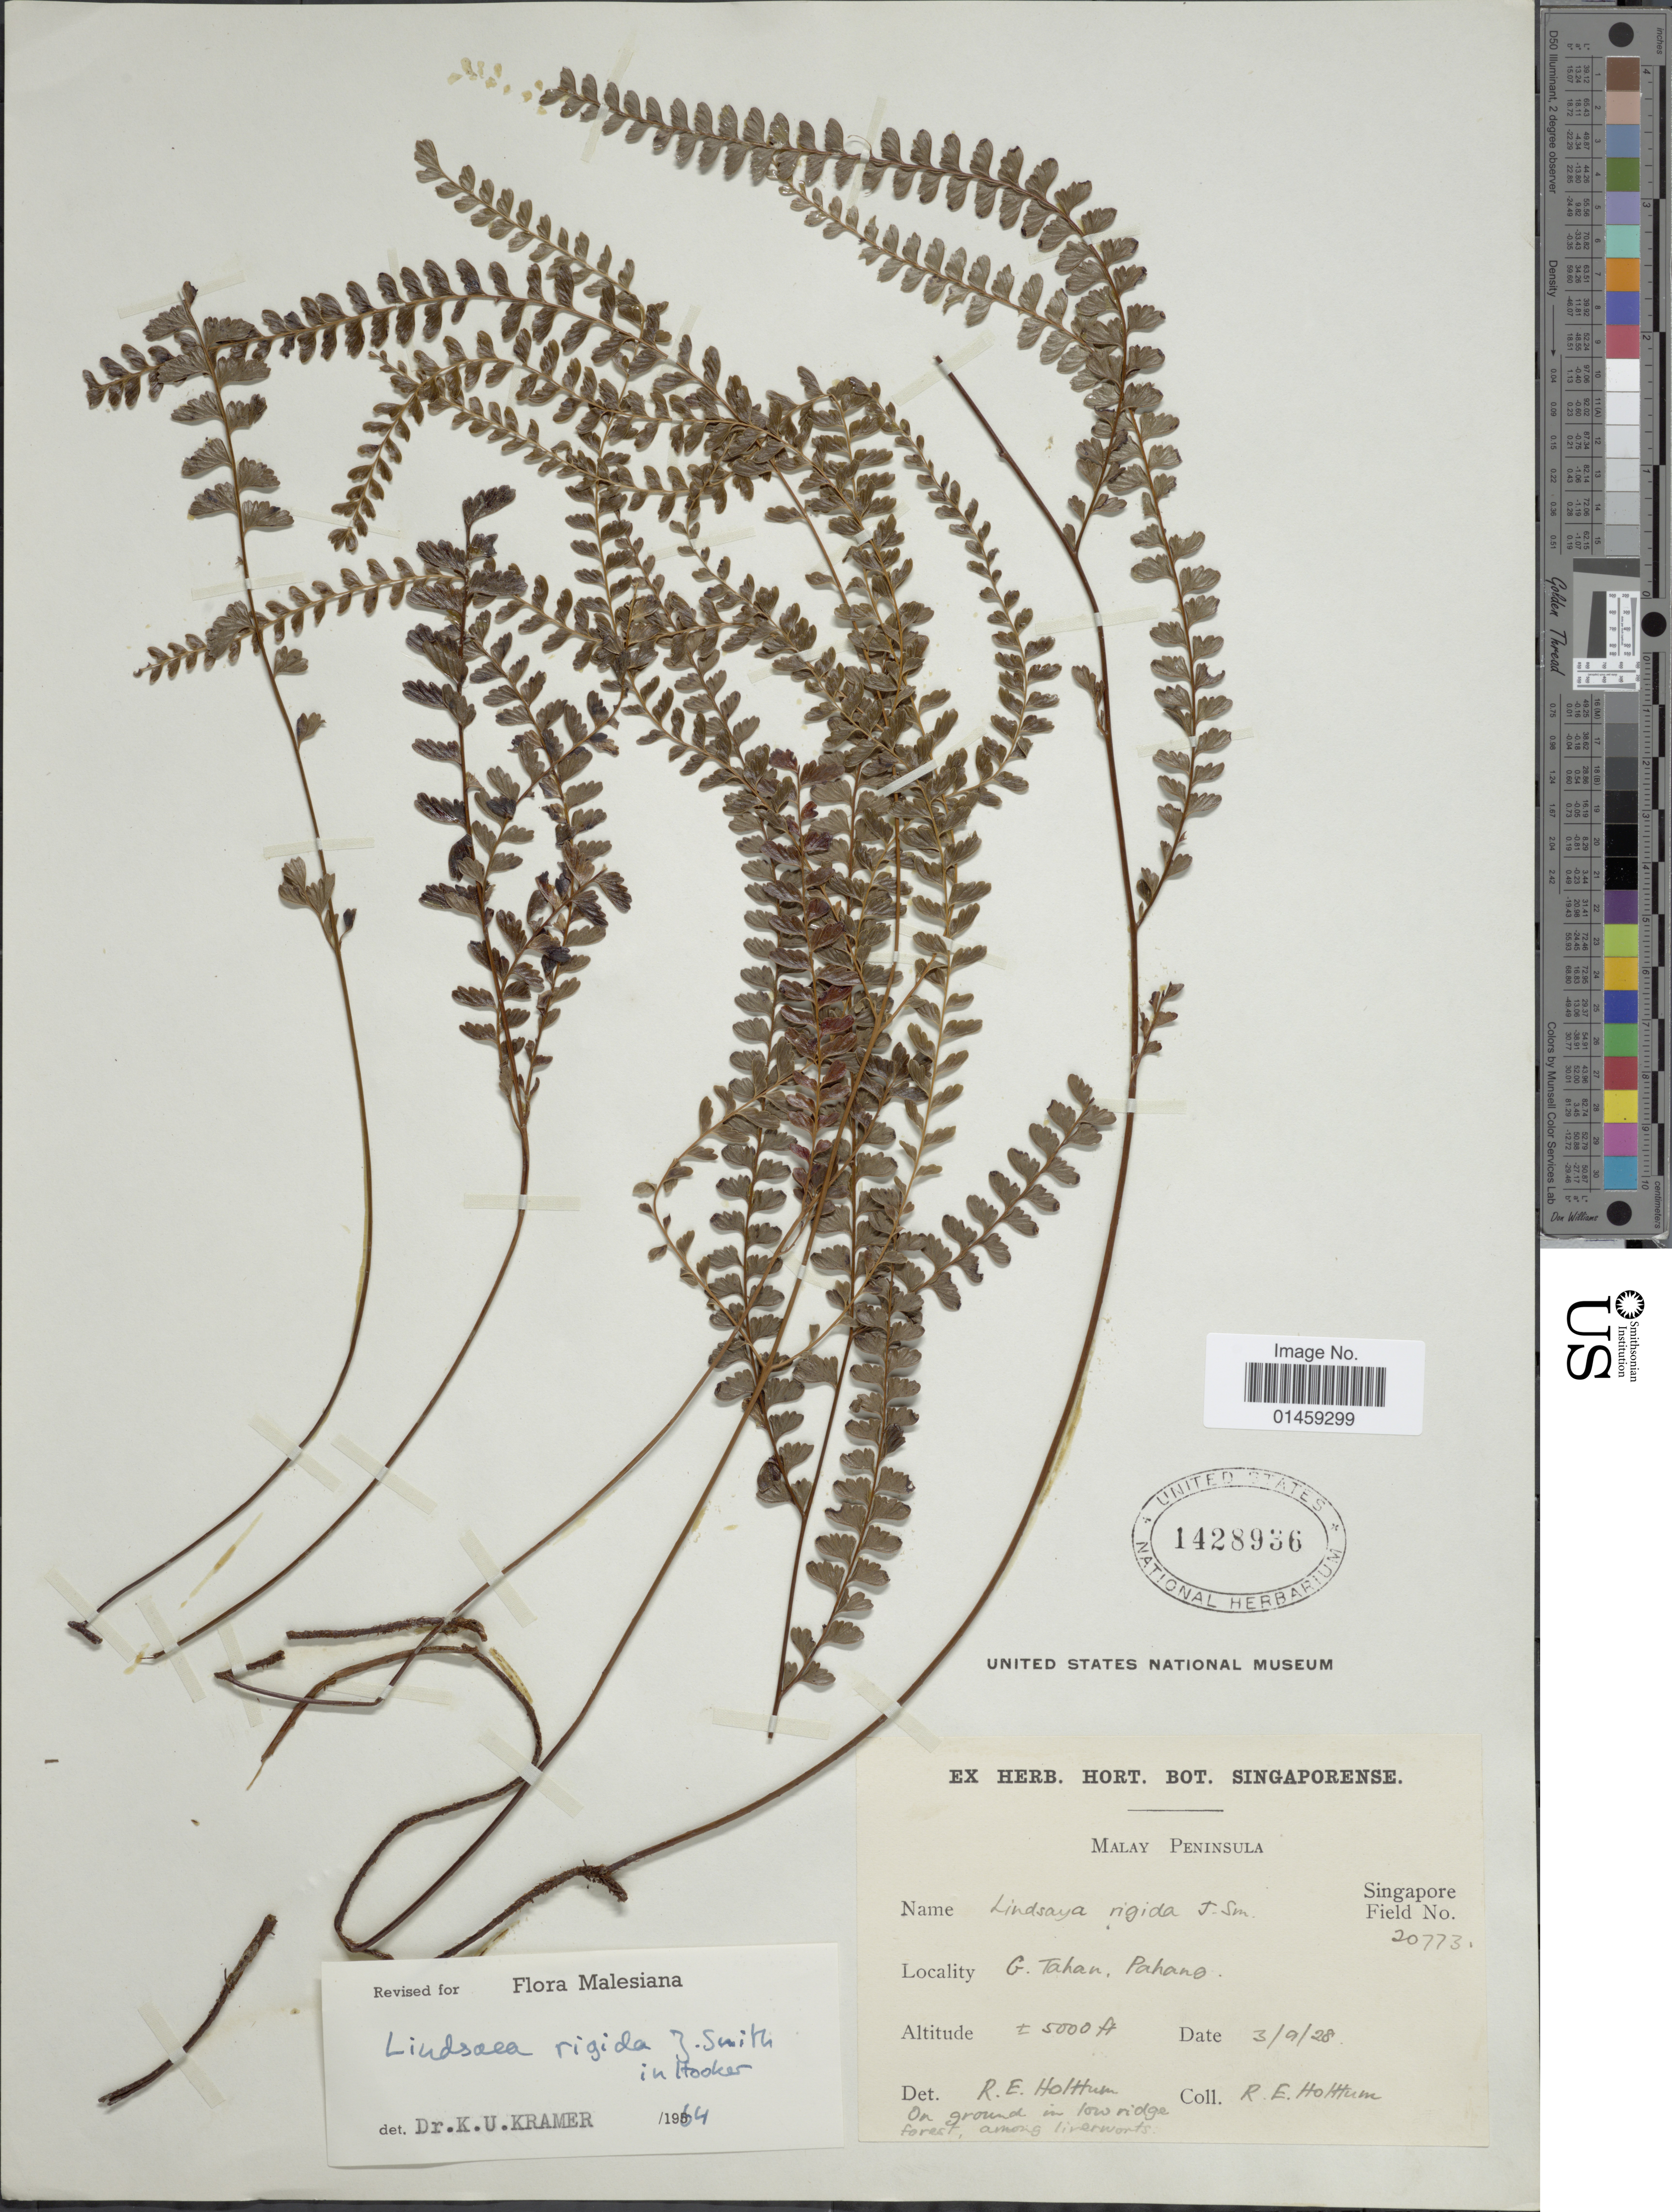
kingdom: Plantae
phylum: Tracheophyta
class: Polypodiopsida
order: Polypodiales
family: Lindsaeaceae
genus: Lindsaea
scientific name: Lindsaea rigida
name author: J. Sm.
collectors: R. E. Holttum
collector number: Singapore Field 20773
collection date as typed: Transcribed d/m/y: 3/9/28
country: Malaysia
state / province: Pahang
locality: G. Tahan.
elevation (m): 1524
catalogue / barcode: US 1428936